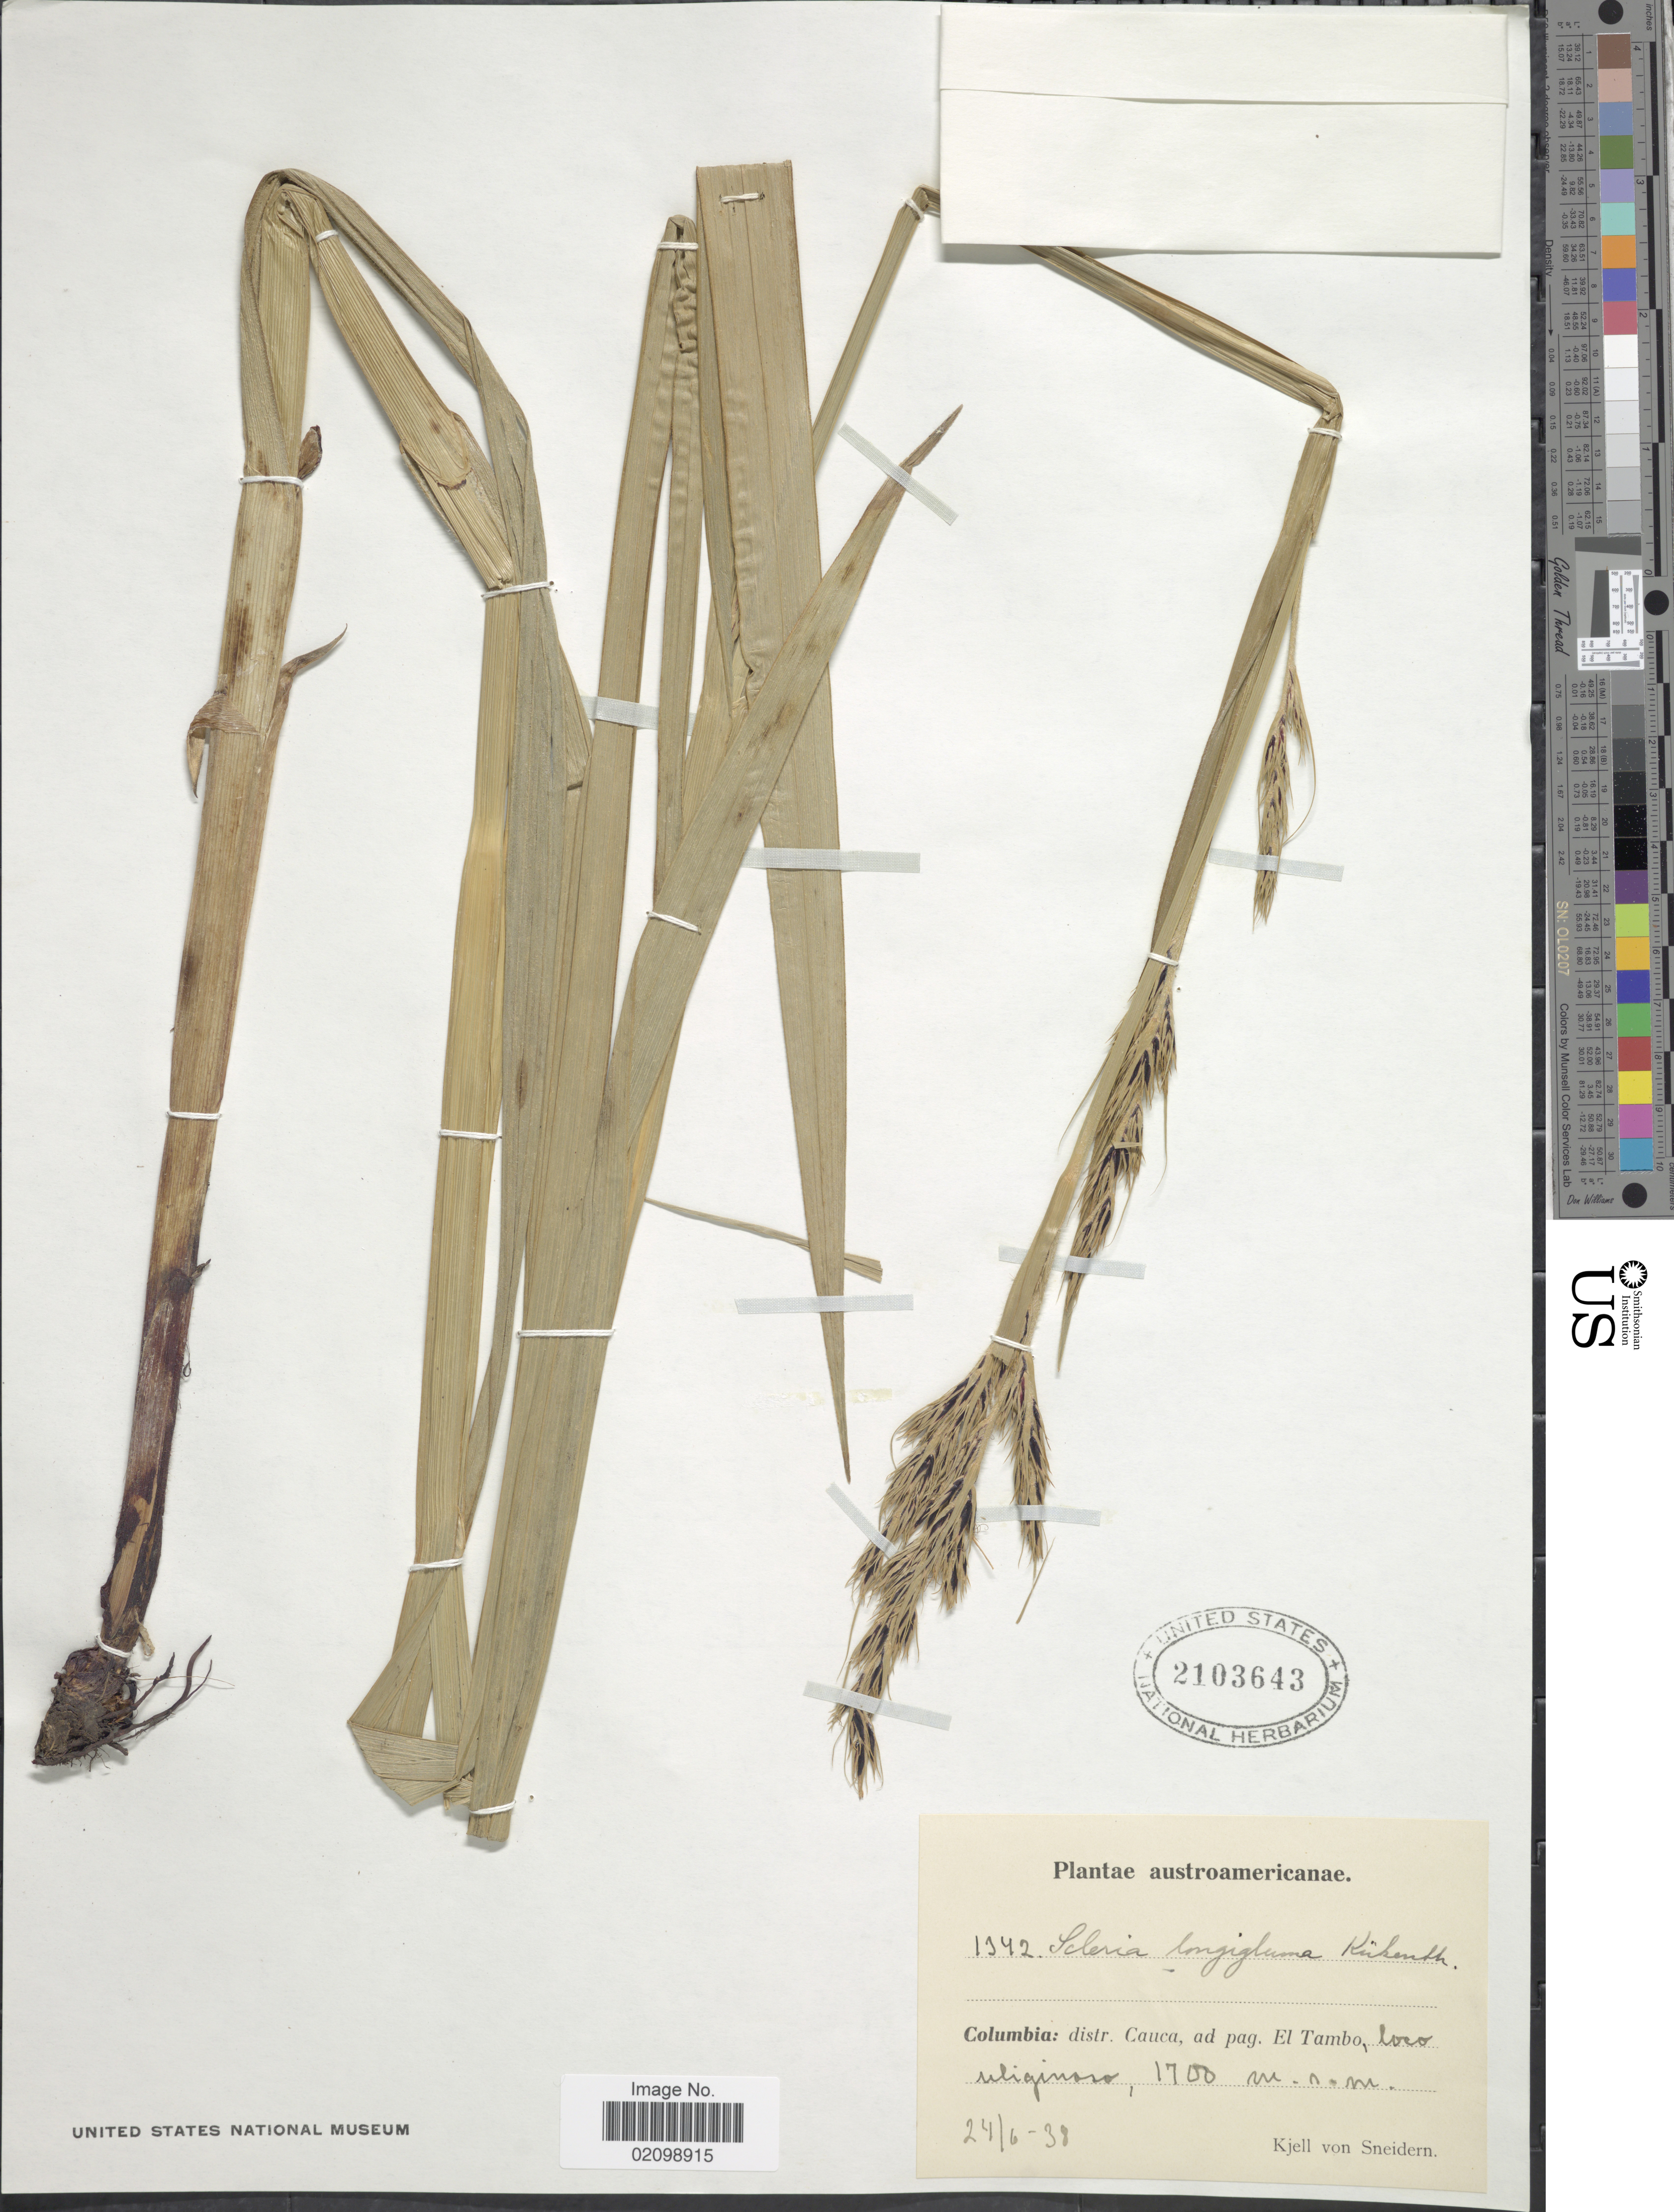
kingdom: Plantae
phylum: Tracheophyta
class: Liliopsida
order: Poales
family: Cyperaceae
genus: Scleria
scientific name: Scleria longigluma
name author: Kük.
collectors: K. von Sneidern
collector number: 1342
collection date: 1938-06-24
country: Colombia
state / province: Cauca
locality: Ad pag. El Tambo, loco uglinoso.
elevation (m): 1700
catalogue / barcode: US 2103643